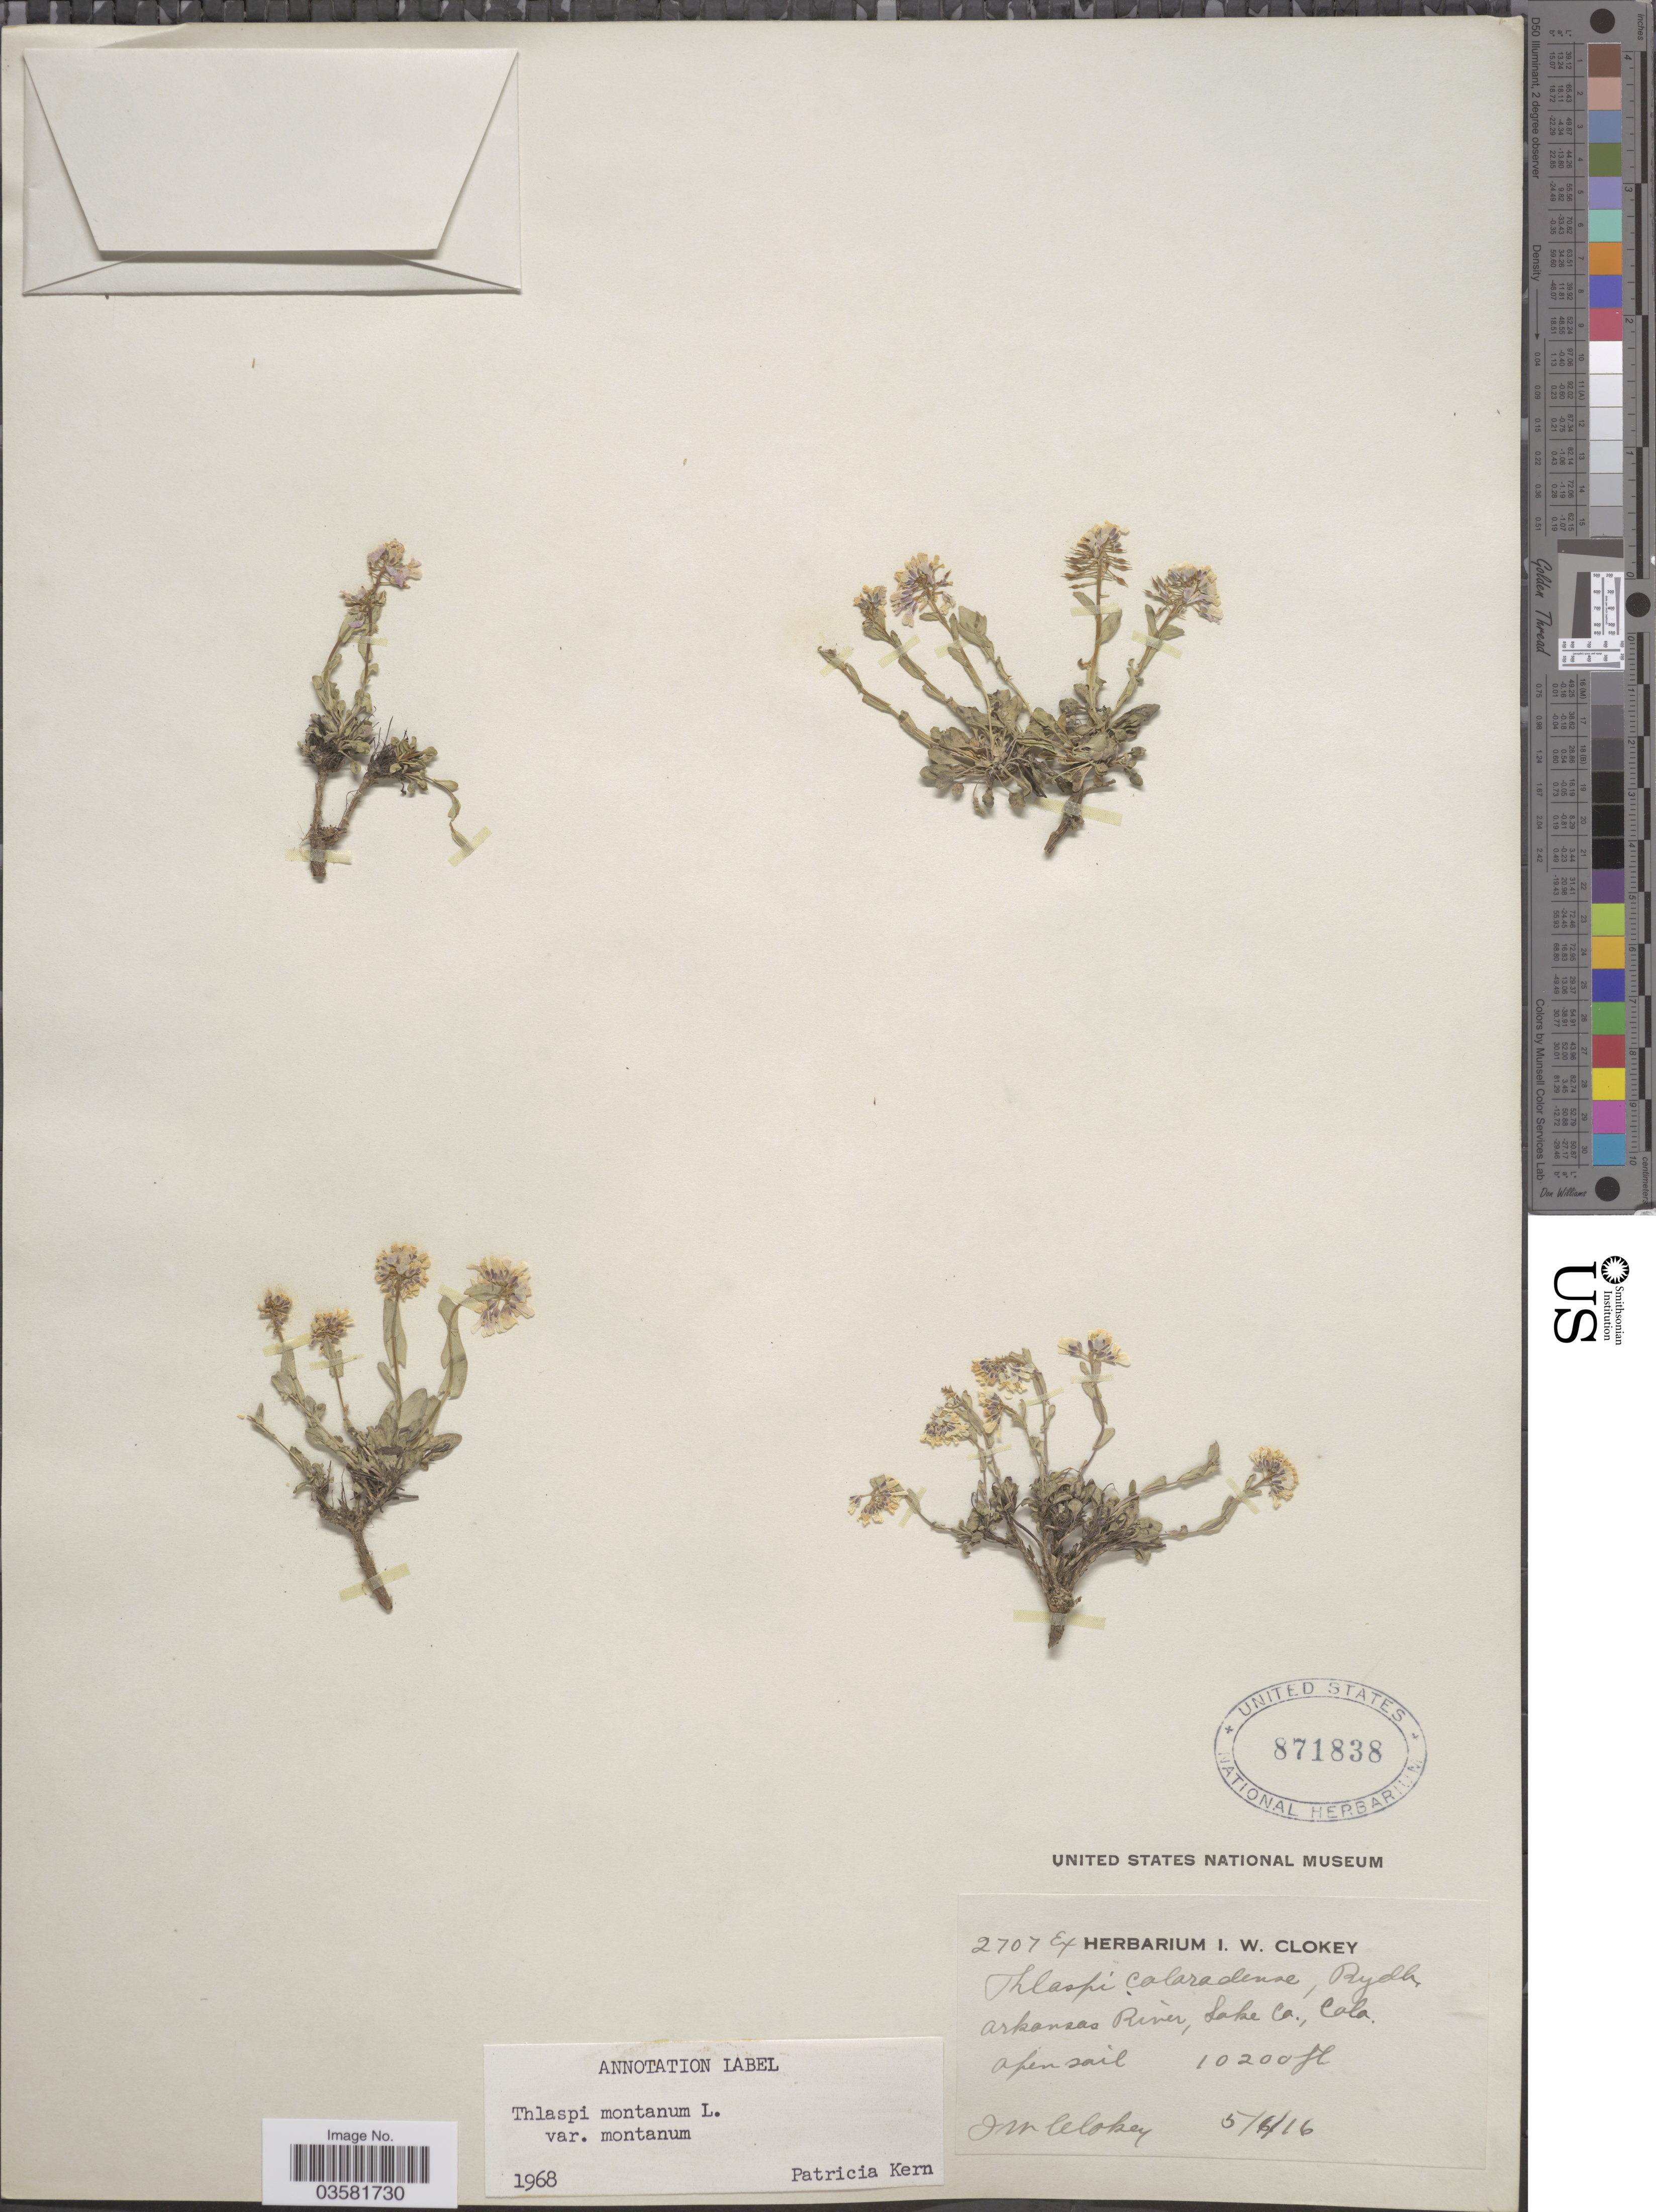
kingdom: Plantae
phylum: Tracheophyta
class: Magnoliopsida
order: Brassicales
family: Brassicaceae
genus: Thlaspi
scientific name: Thlaspi montanum var. montanum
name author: L.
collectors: I. W. Clokey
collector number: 2707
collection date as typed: Transcribed d/m/y: 6/5/16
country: United States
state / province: Colorado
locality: Arkansas River, Lake Co.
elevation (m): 3109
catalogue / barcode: US 871838